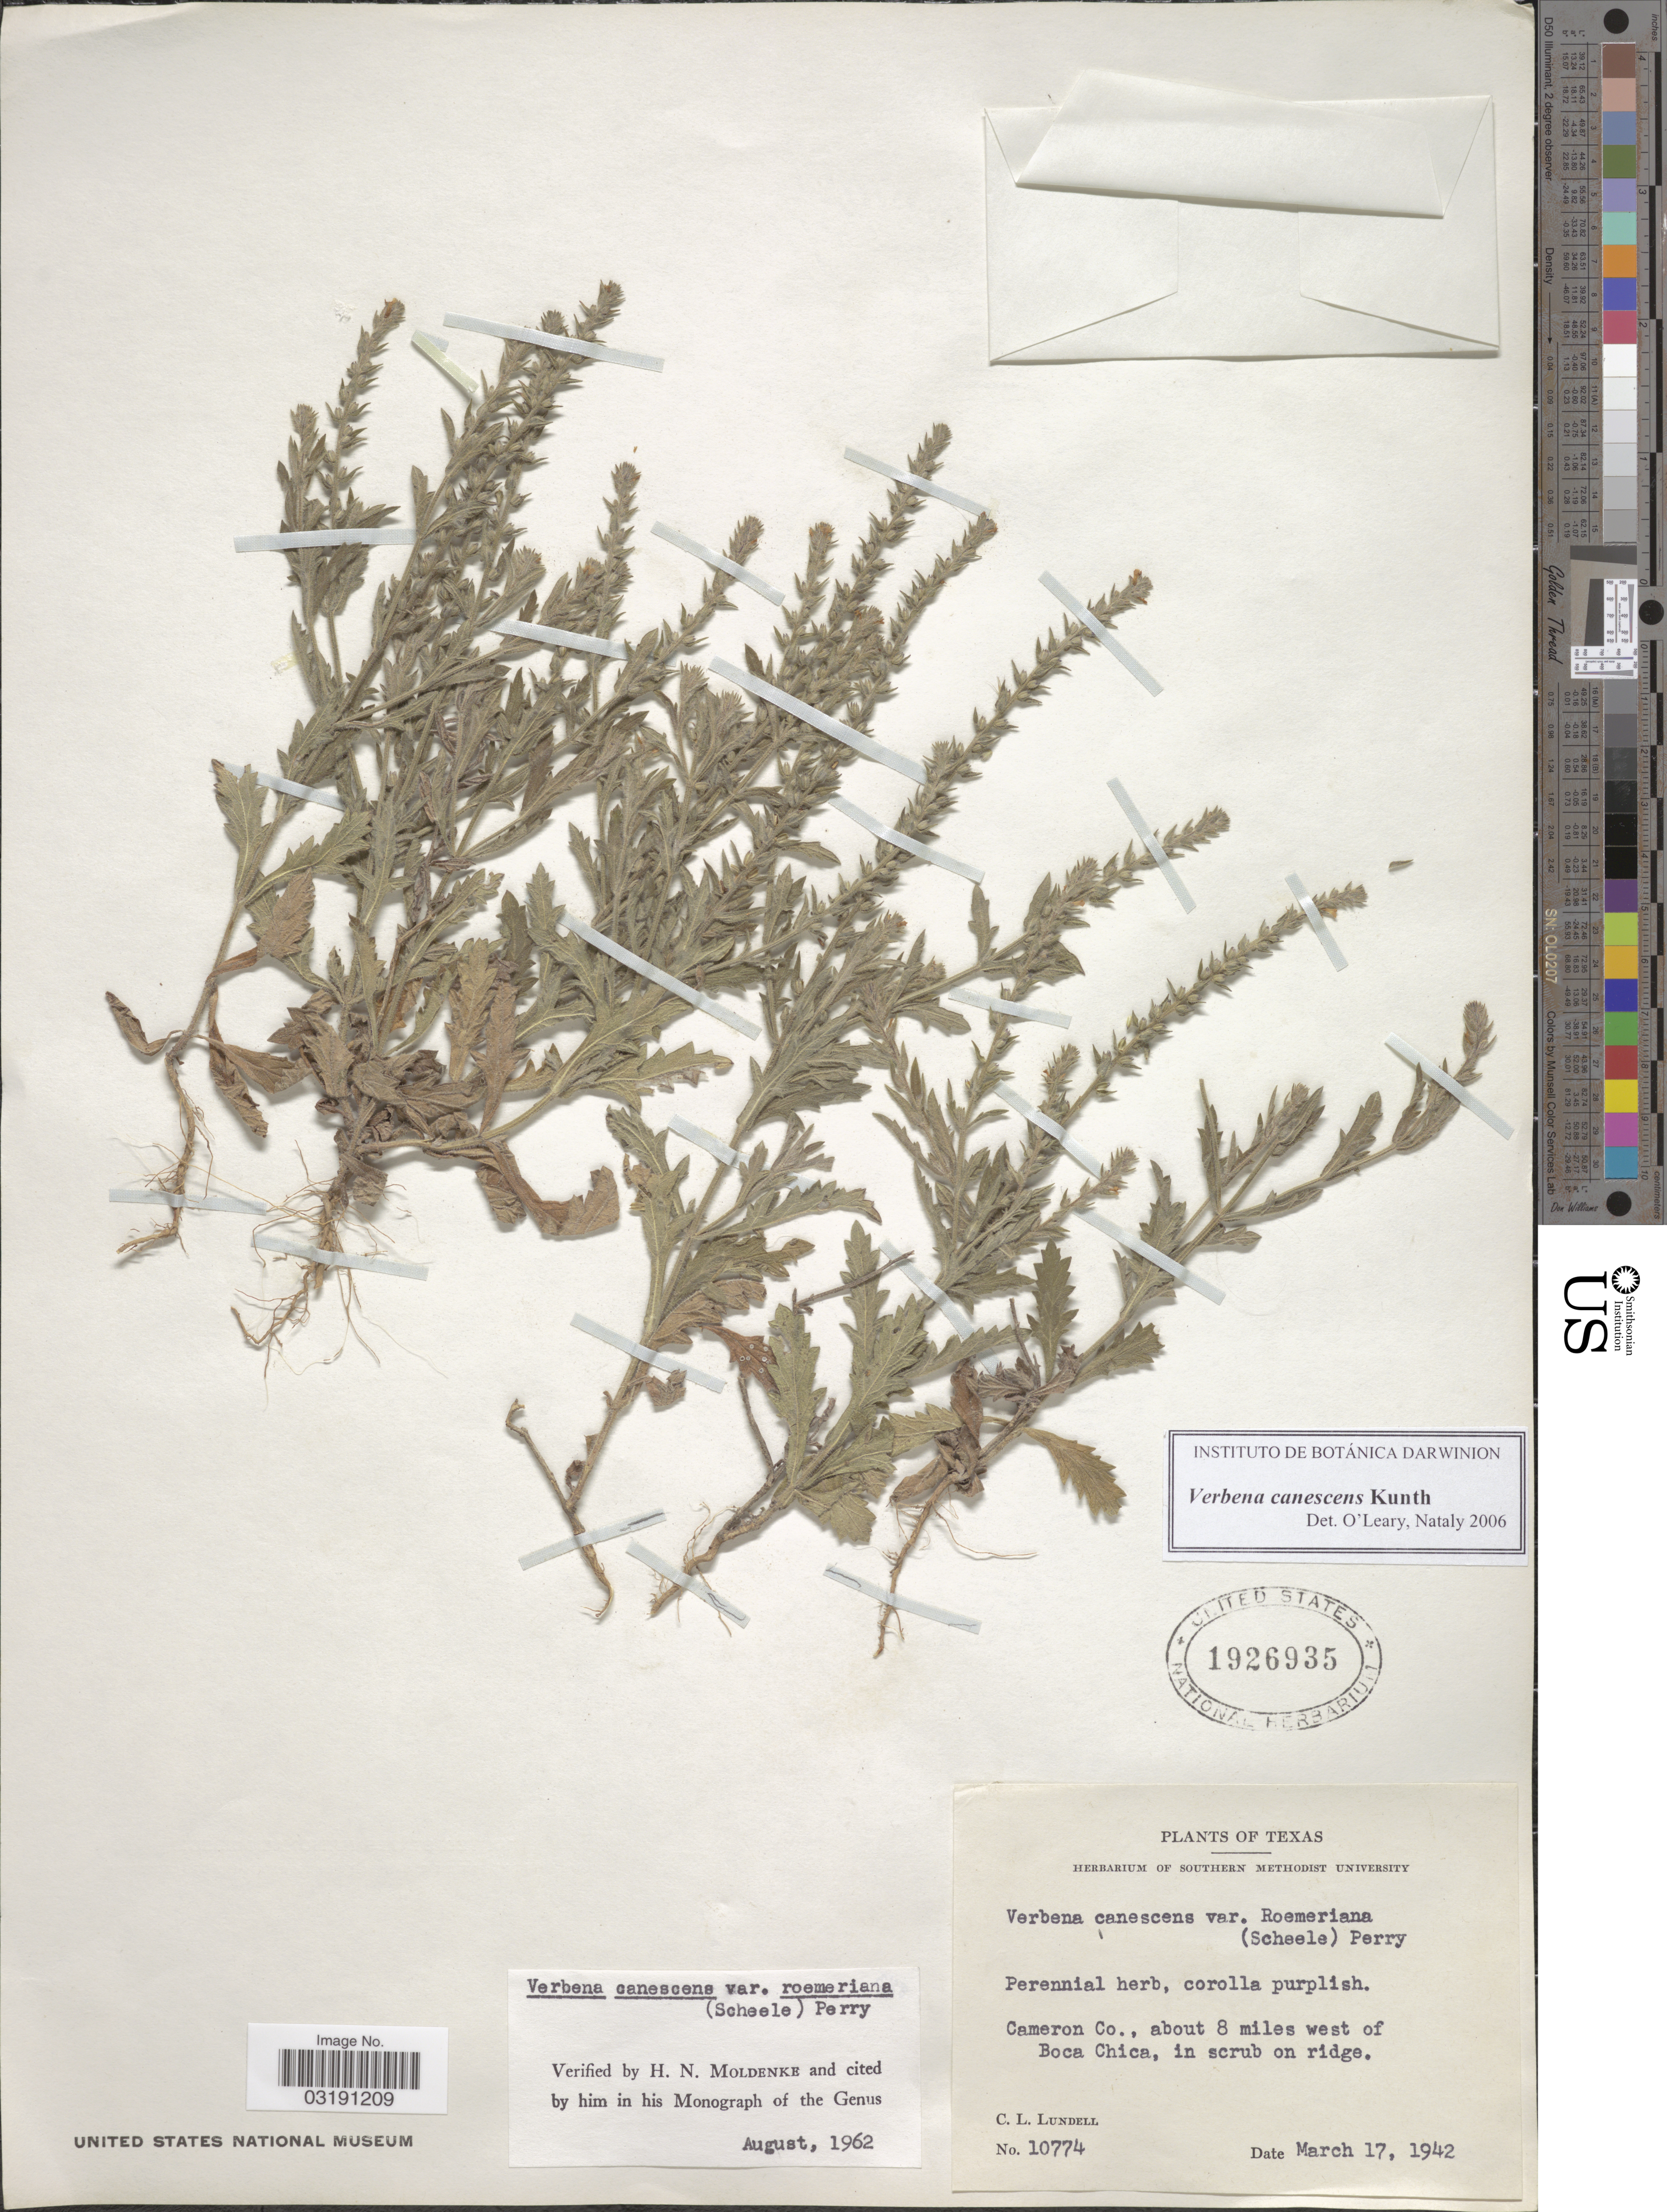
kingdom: Plantae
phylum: Tracheophyta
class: Magnoliopsida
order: Lamiales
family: Verbenaceae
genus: Verbena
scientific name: Verbena canescens var. roemeriana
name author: (Scheele) L.M. Perry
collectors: C. L. Lundell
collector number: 10774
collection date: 1942-03-17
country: United States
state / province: Texas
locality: Cameron Co., about 8 miles west of Boca Chica.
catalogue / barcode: US 1926935